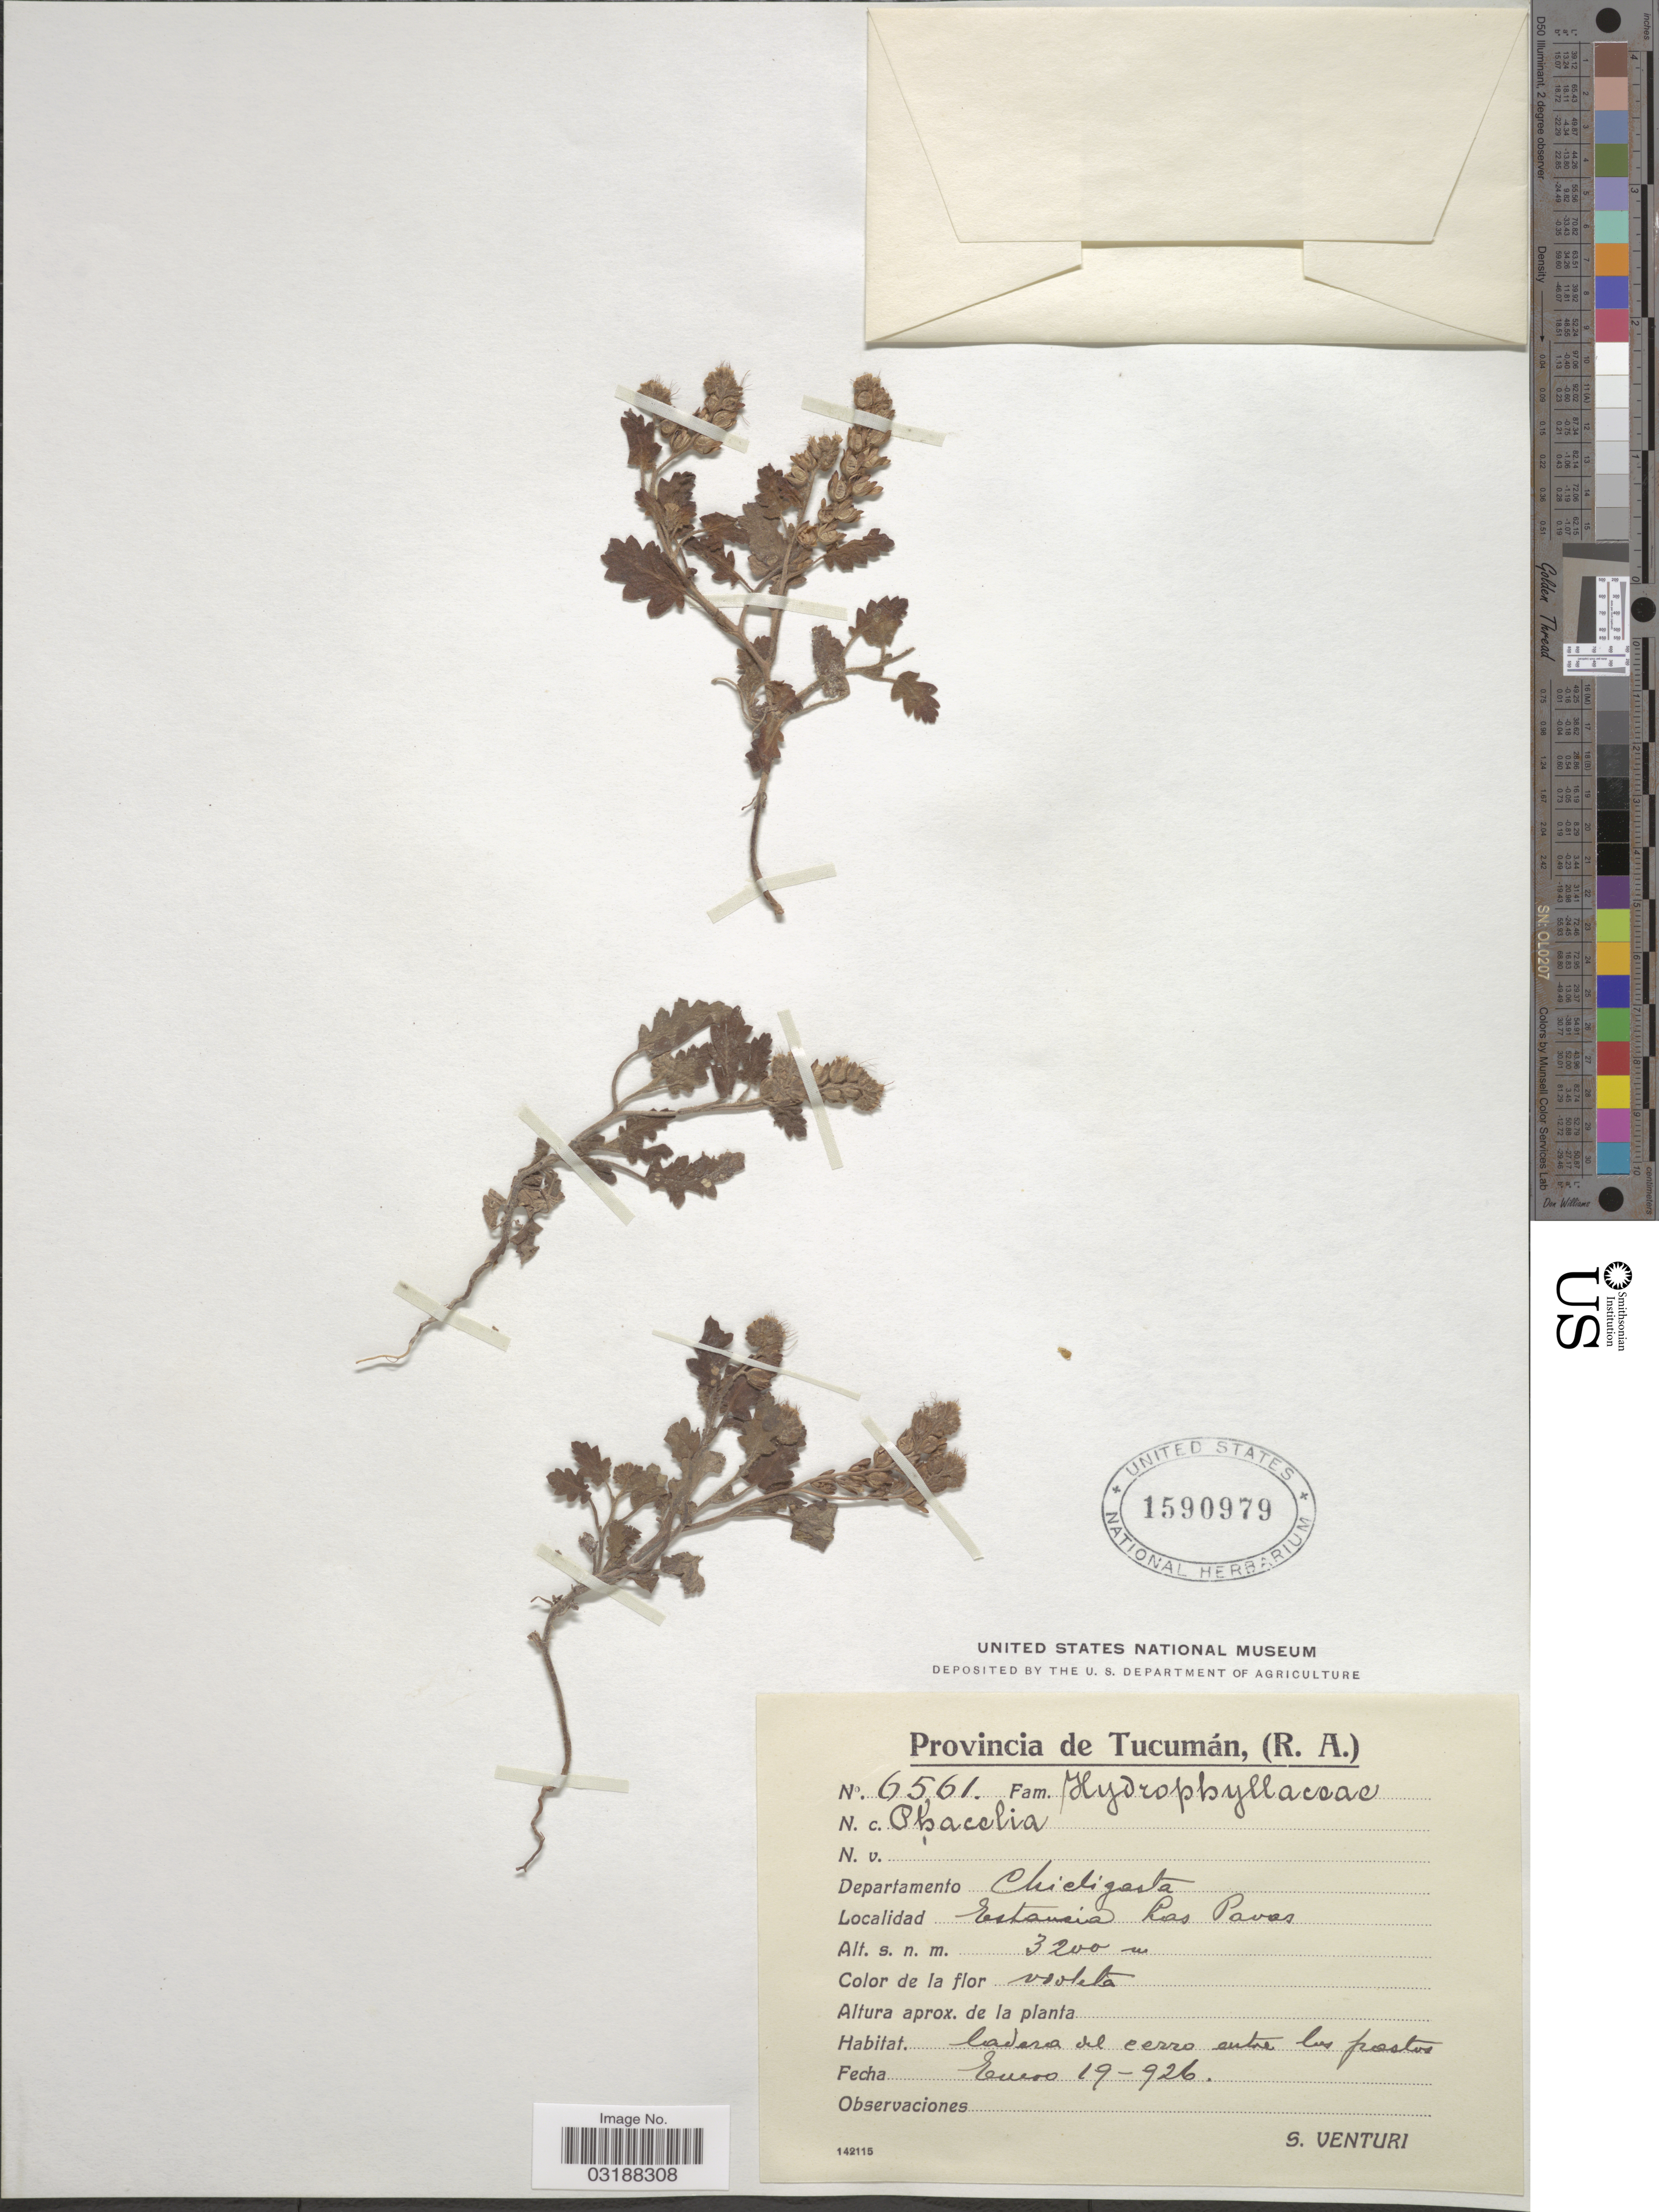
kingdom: Plantae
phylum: Tracheophyta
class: Magnoliopsida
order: Boraginales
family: Hydrophyllaceae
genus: Phacelia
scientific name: Phacelia sinuata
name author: Phil.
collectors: S. Venturi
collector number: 6561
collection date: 1926-01-19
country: Argentina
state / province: Tucuman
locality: Provincia de Tucumán. Departamento Chicligasta. Estancia Las Pavas.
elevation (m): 3200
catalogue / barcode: US 1590979